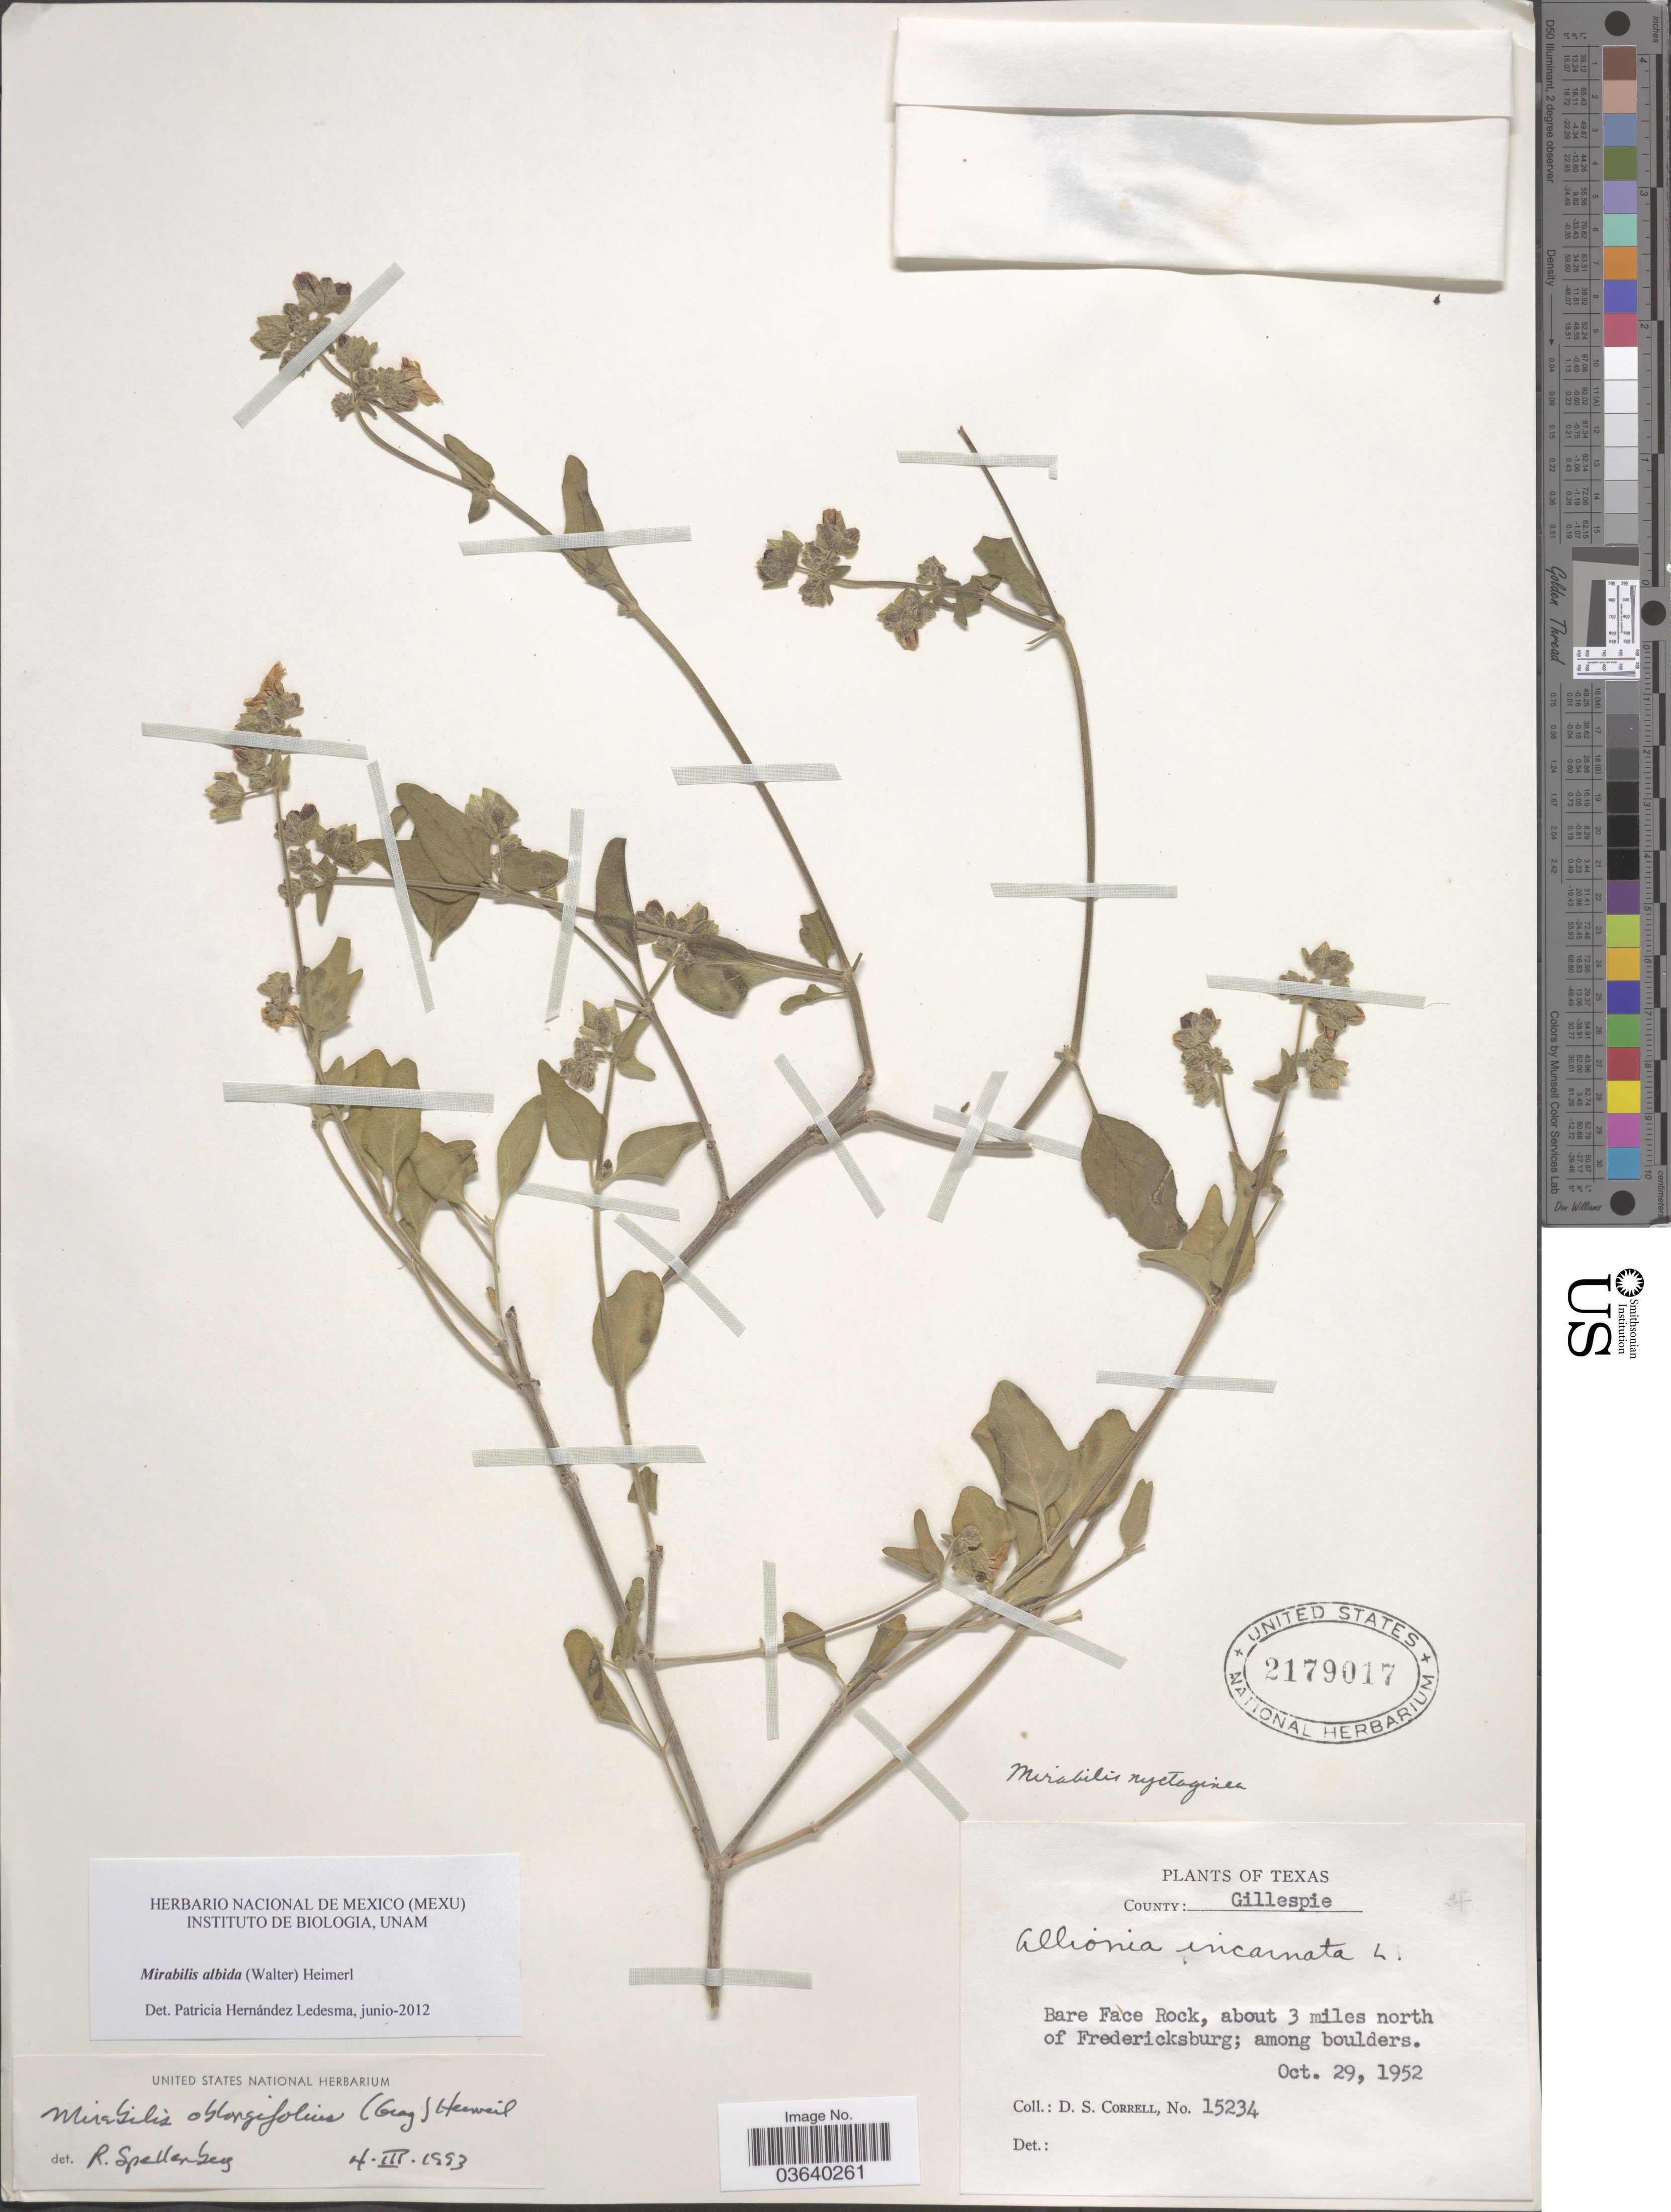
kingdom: Plantae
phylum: Tracheophyta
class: Magnoliopsida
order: Caryophyllales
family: Nyctaginaceae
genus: Mirabilis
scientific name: Mirabilis albida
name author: (Walter) Heimerl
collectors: D. S. Correll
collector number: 15234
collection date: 1952-10-29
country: United States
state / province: Texas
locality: County: Gillespie. Bare Face Rock, about 3 miles north of Fredericksburg.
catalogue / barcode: US 2179017